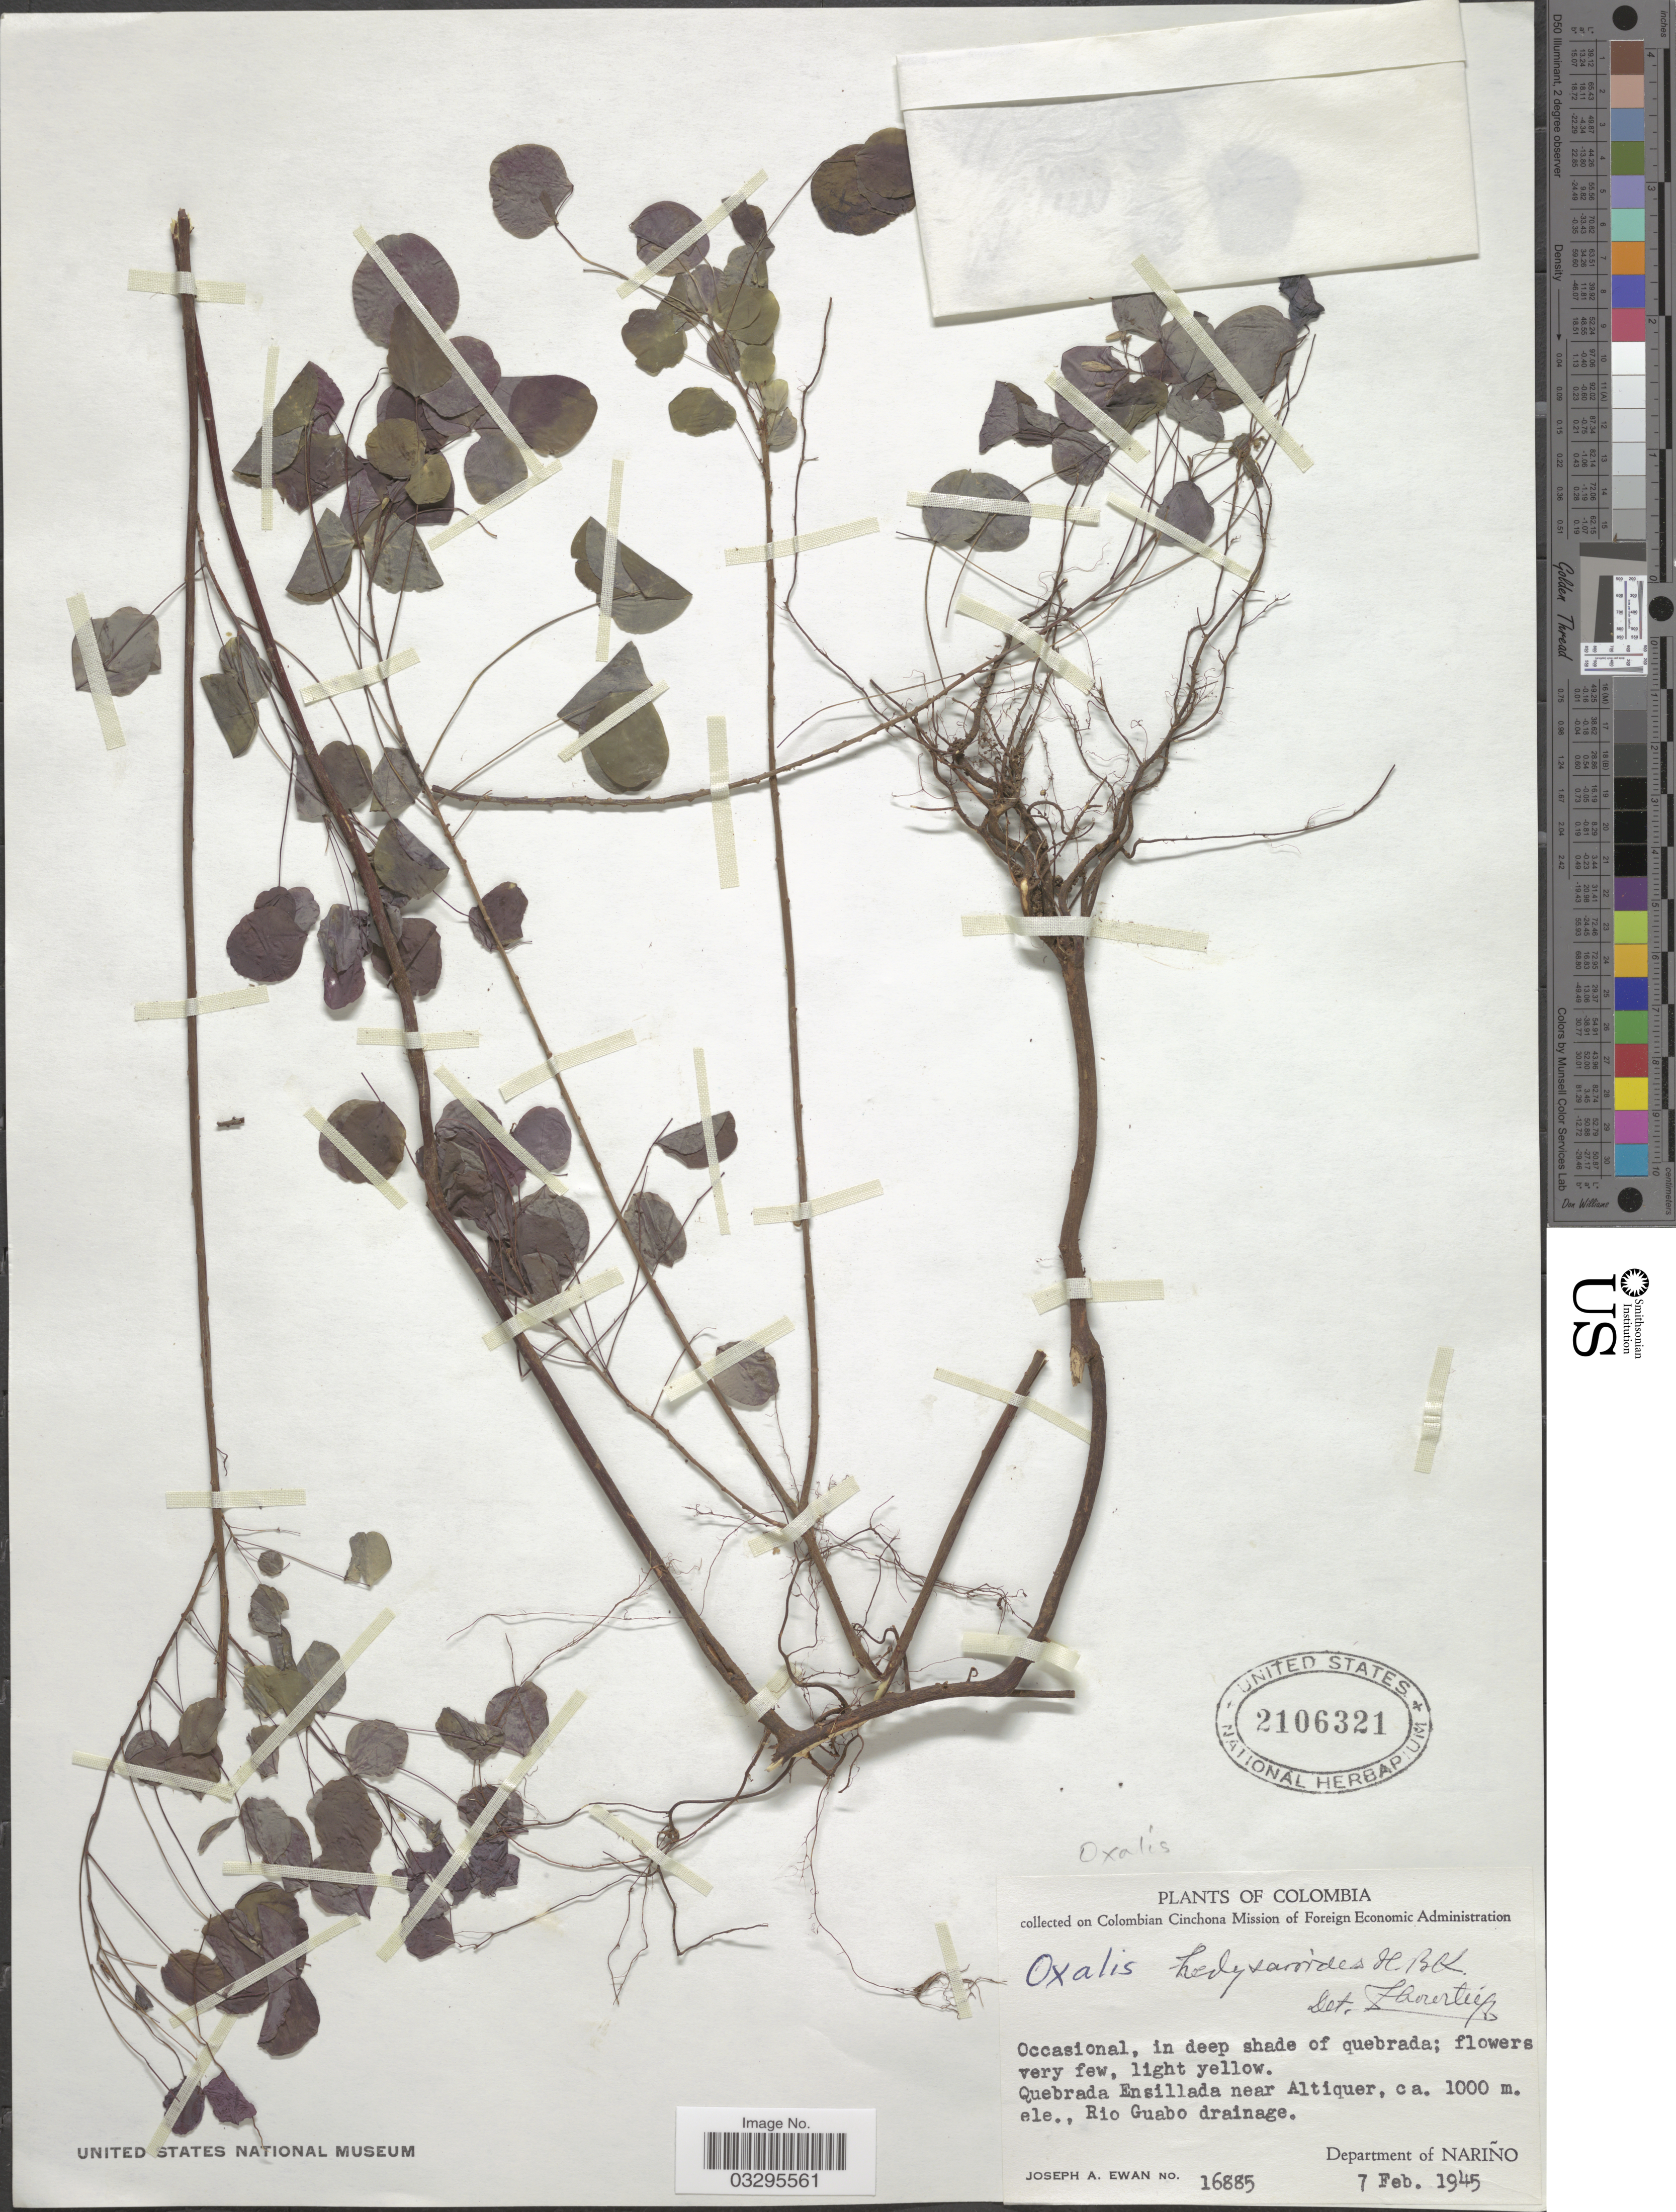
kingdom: Plantae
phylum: Tracheophyta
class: Magnoliopsida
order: Oxalidales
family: Oxalidaceae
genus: Oxalis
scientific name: Oxalis hedysaroides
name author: Kunth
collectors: J. A. Ewan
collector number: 16885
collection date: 1945-02-07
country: Colombia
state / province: Nariño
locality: Quebrada Ensillada near Altiquer, Rio Guabo drainage. Department of Nariño.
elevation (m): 1000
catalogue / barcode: US 2106321